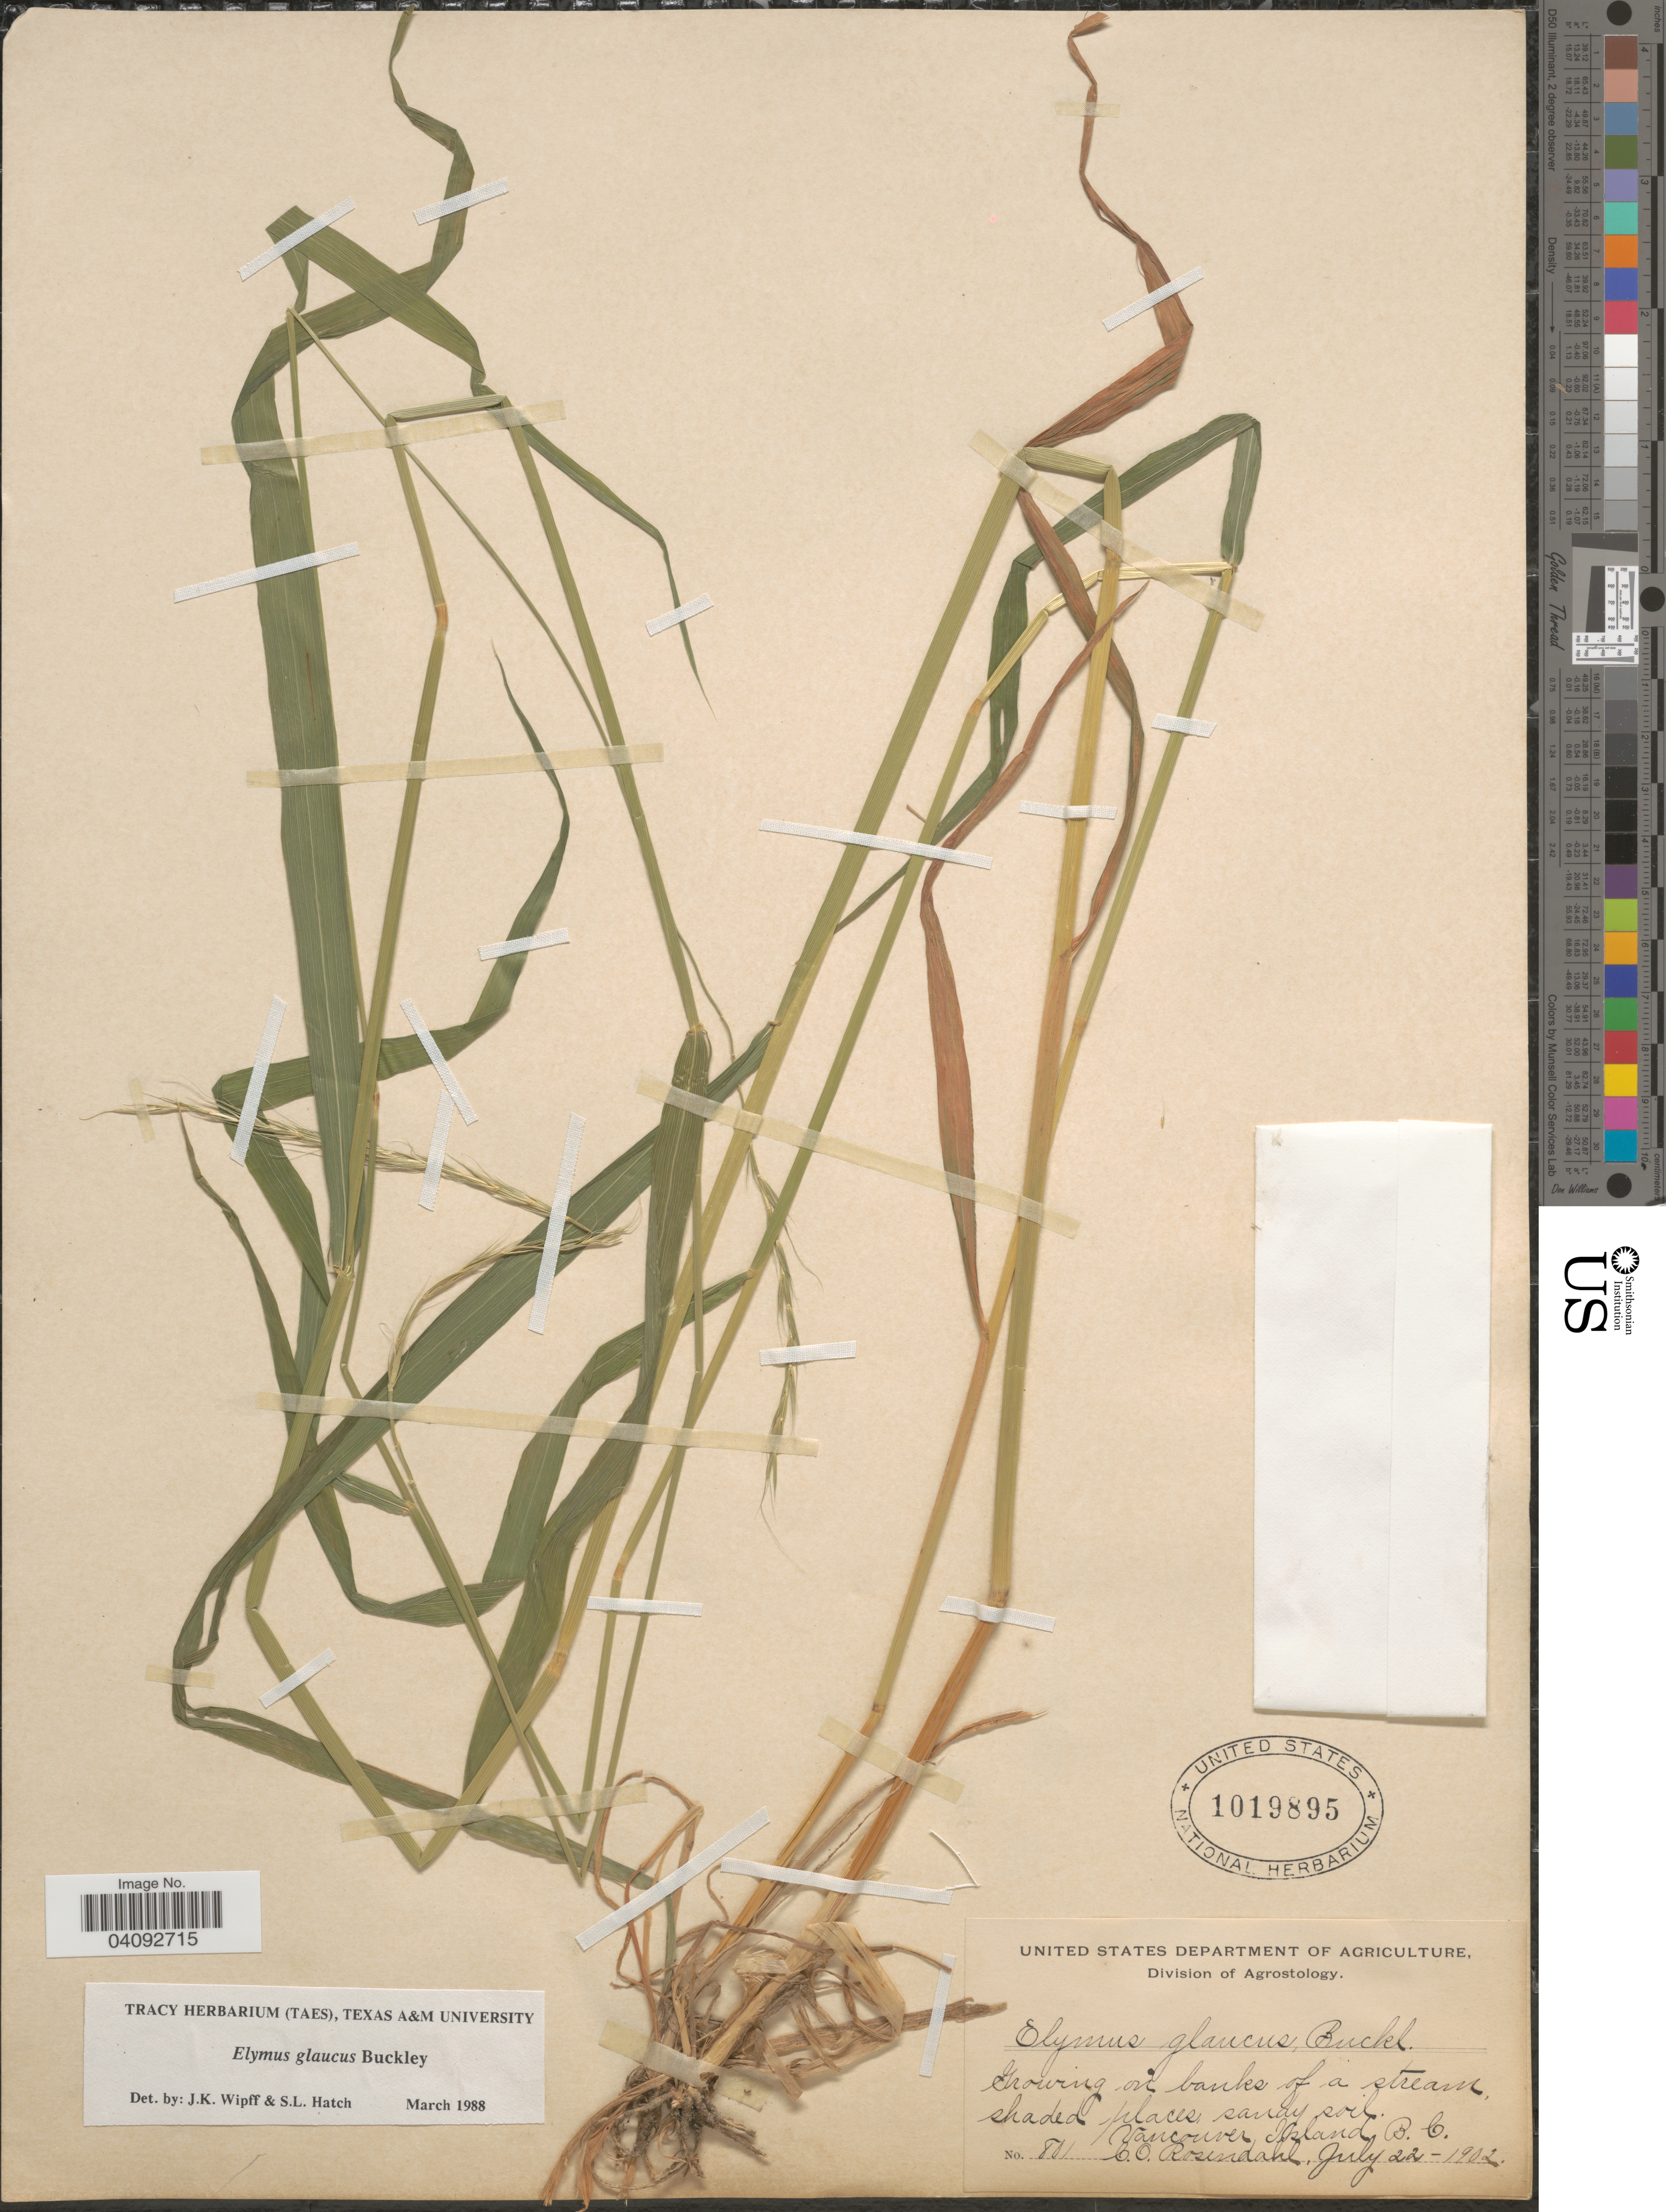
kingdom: Plantae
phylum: Tracheophyta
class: Liliopsida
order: Poales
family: Poaceae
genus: Elymus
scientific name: Elymus glabriflorus var. glabriflorus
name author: (Vasey ex L.H. Dewey) Scribn. & C.R. Ball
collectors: C. O. Rosendahl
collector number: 801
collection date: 1902-07-22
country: Canada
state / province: British Columbia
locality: On banks of a stream, shaded places, sandy soil. Vancouver Island.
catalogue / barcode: US 1019895